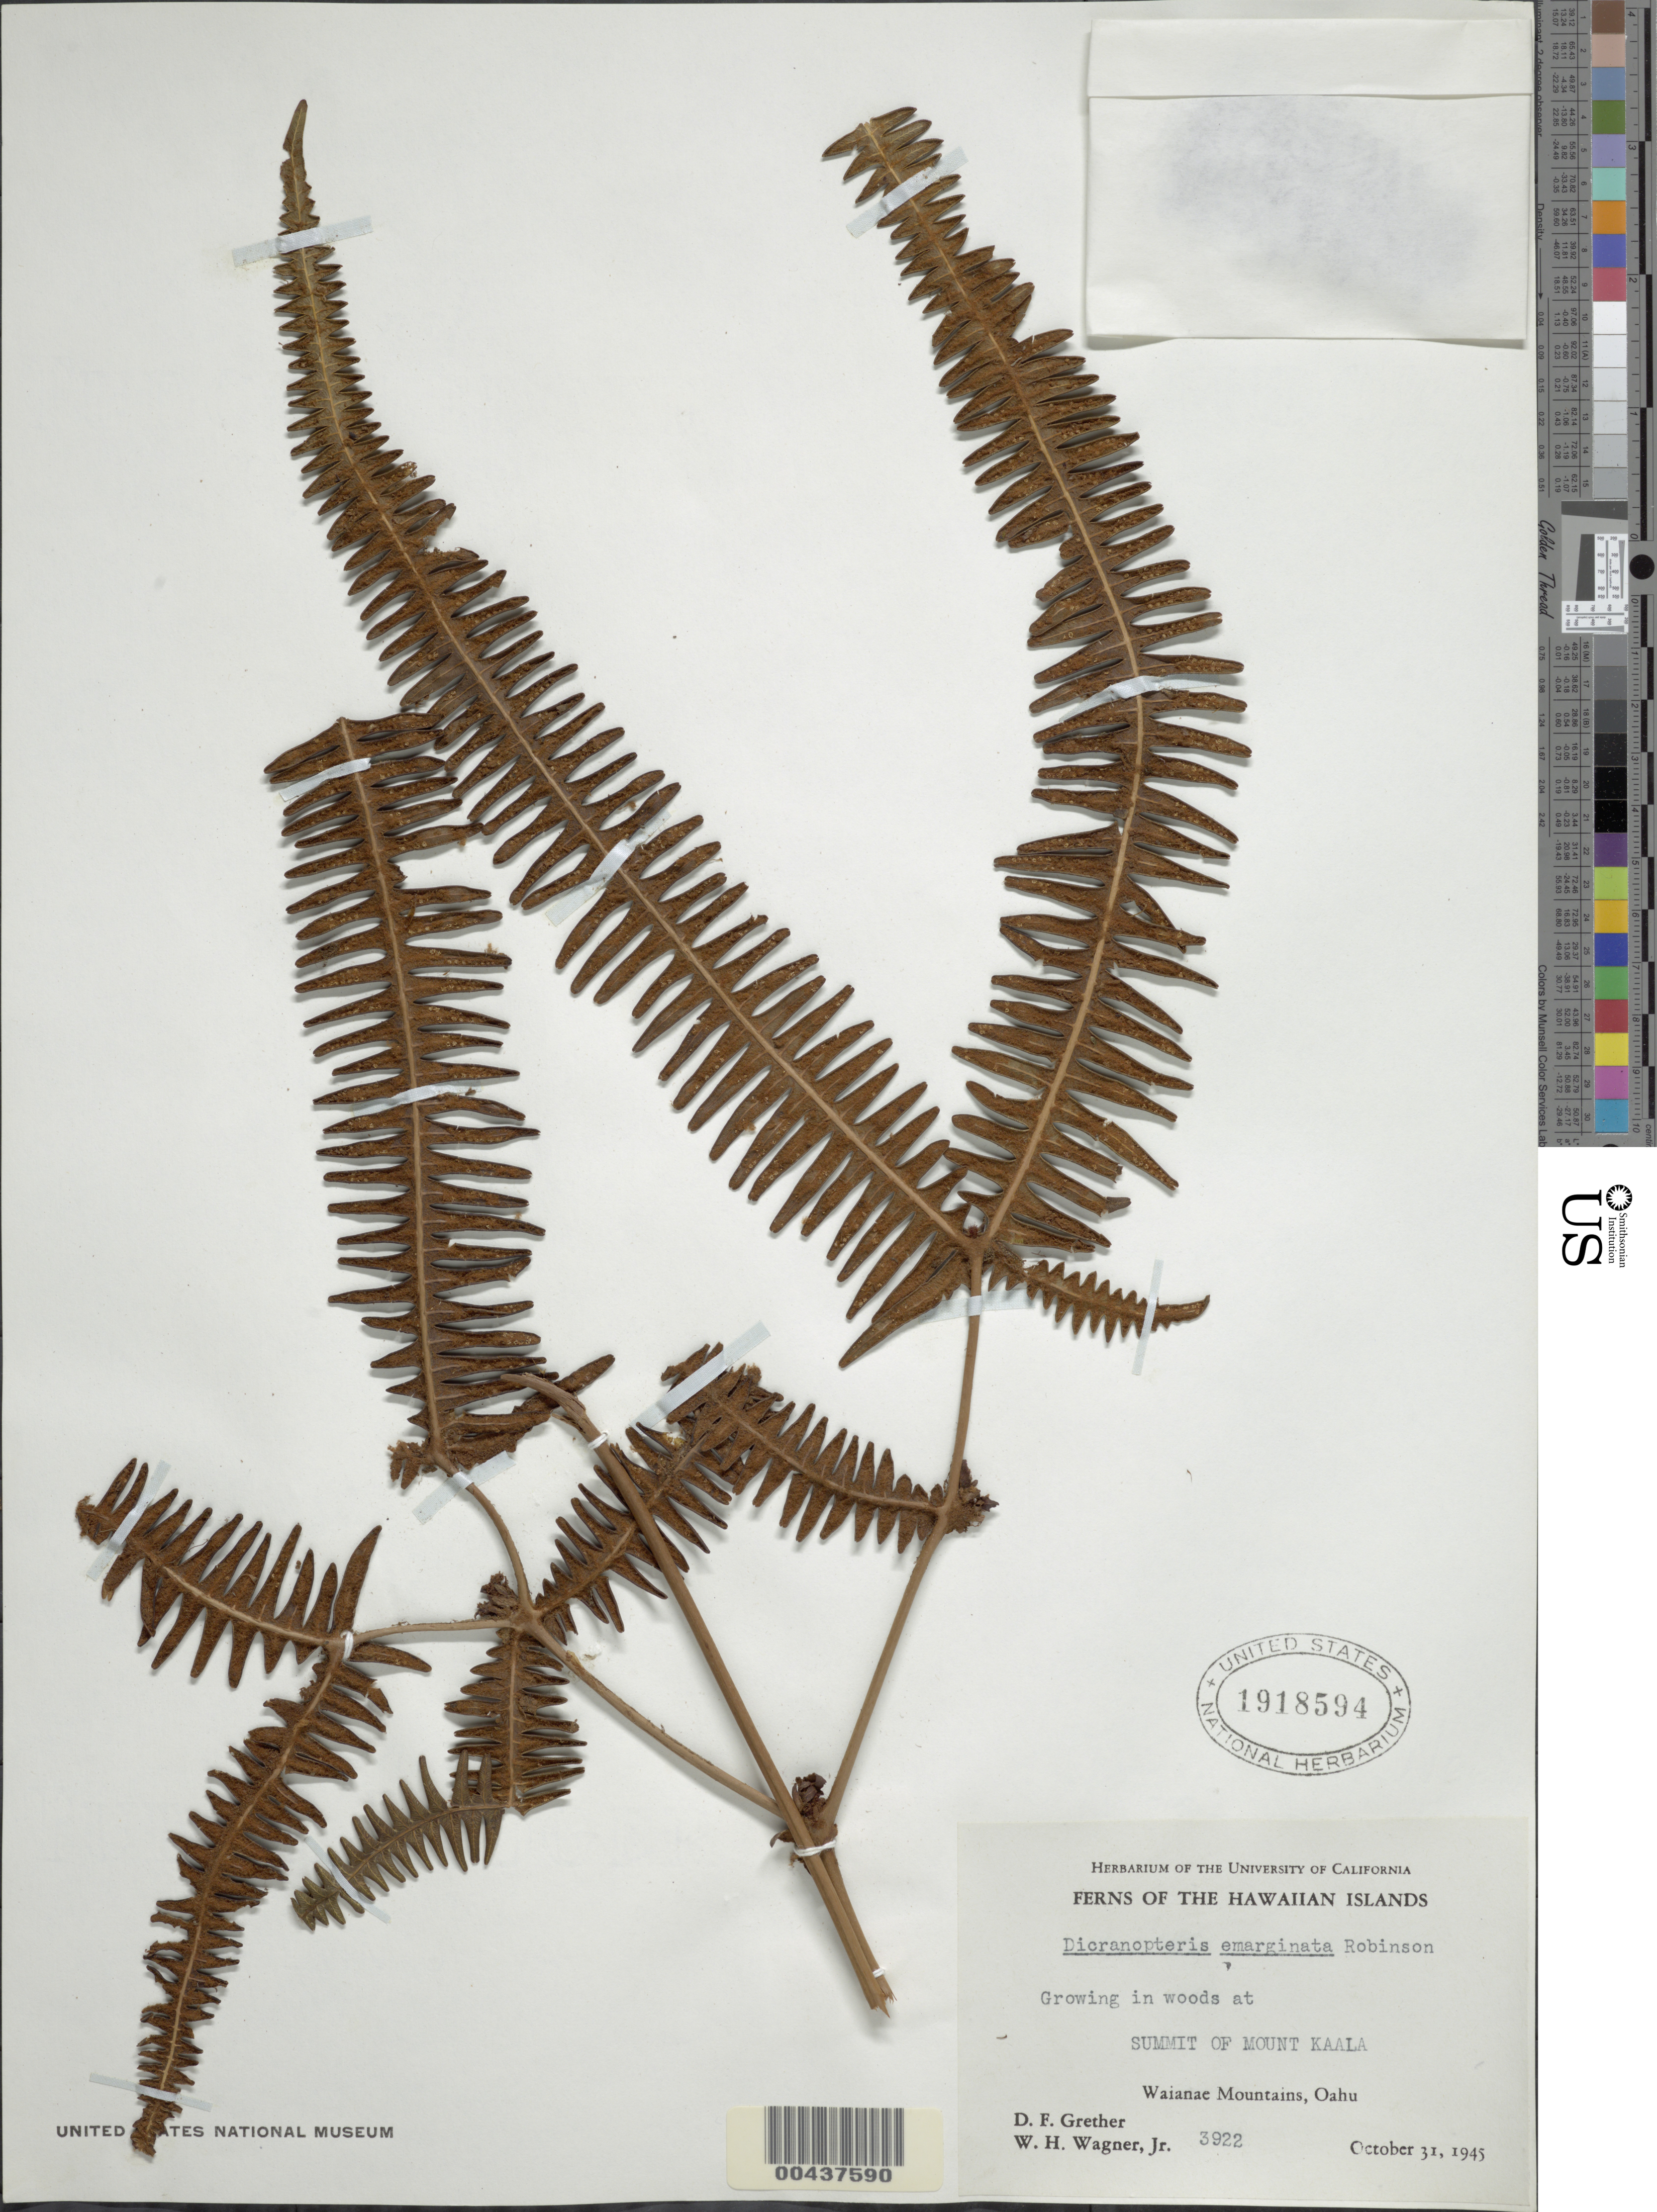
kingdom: Plantae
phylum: Tracheophyta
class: Polypodiopsida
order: Gleicheniales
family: Gleicheniaceae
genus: Dicranopteris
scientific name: Dicranopteris linearis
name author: (Burm. f.) Underw.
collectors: D. F. Grether & W. H. Wagner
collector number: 3922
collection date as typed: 31 Oct 1945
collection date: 1945-10-31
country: United States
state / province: Hawaii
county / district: Honolulu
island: Oahu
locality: summit of Mount Kaala, Waianae Mountains, Oahu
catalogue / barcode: US 1918594